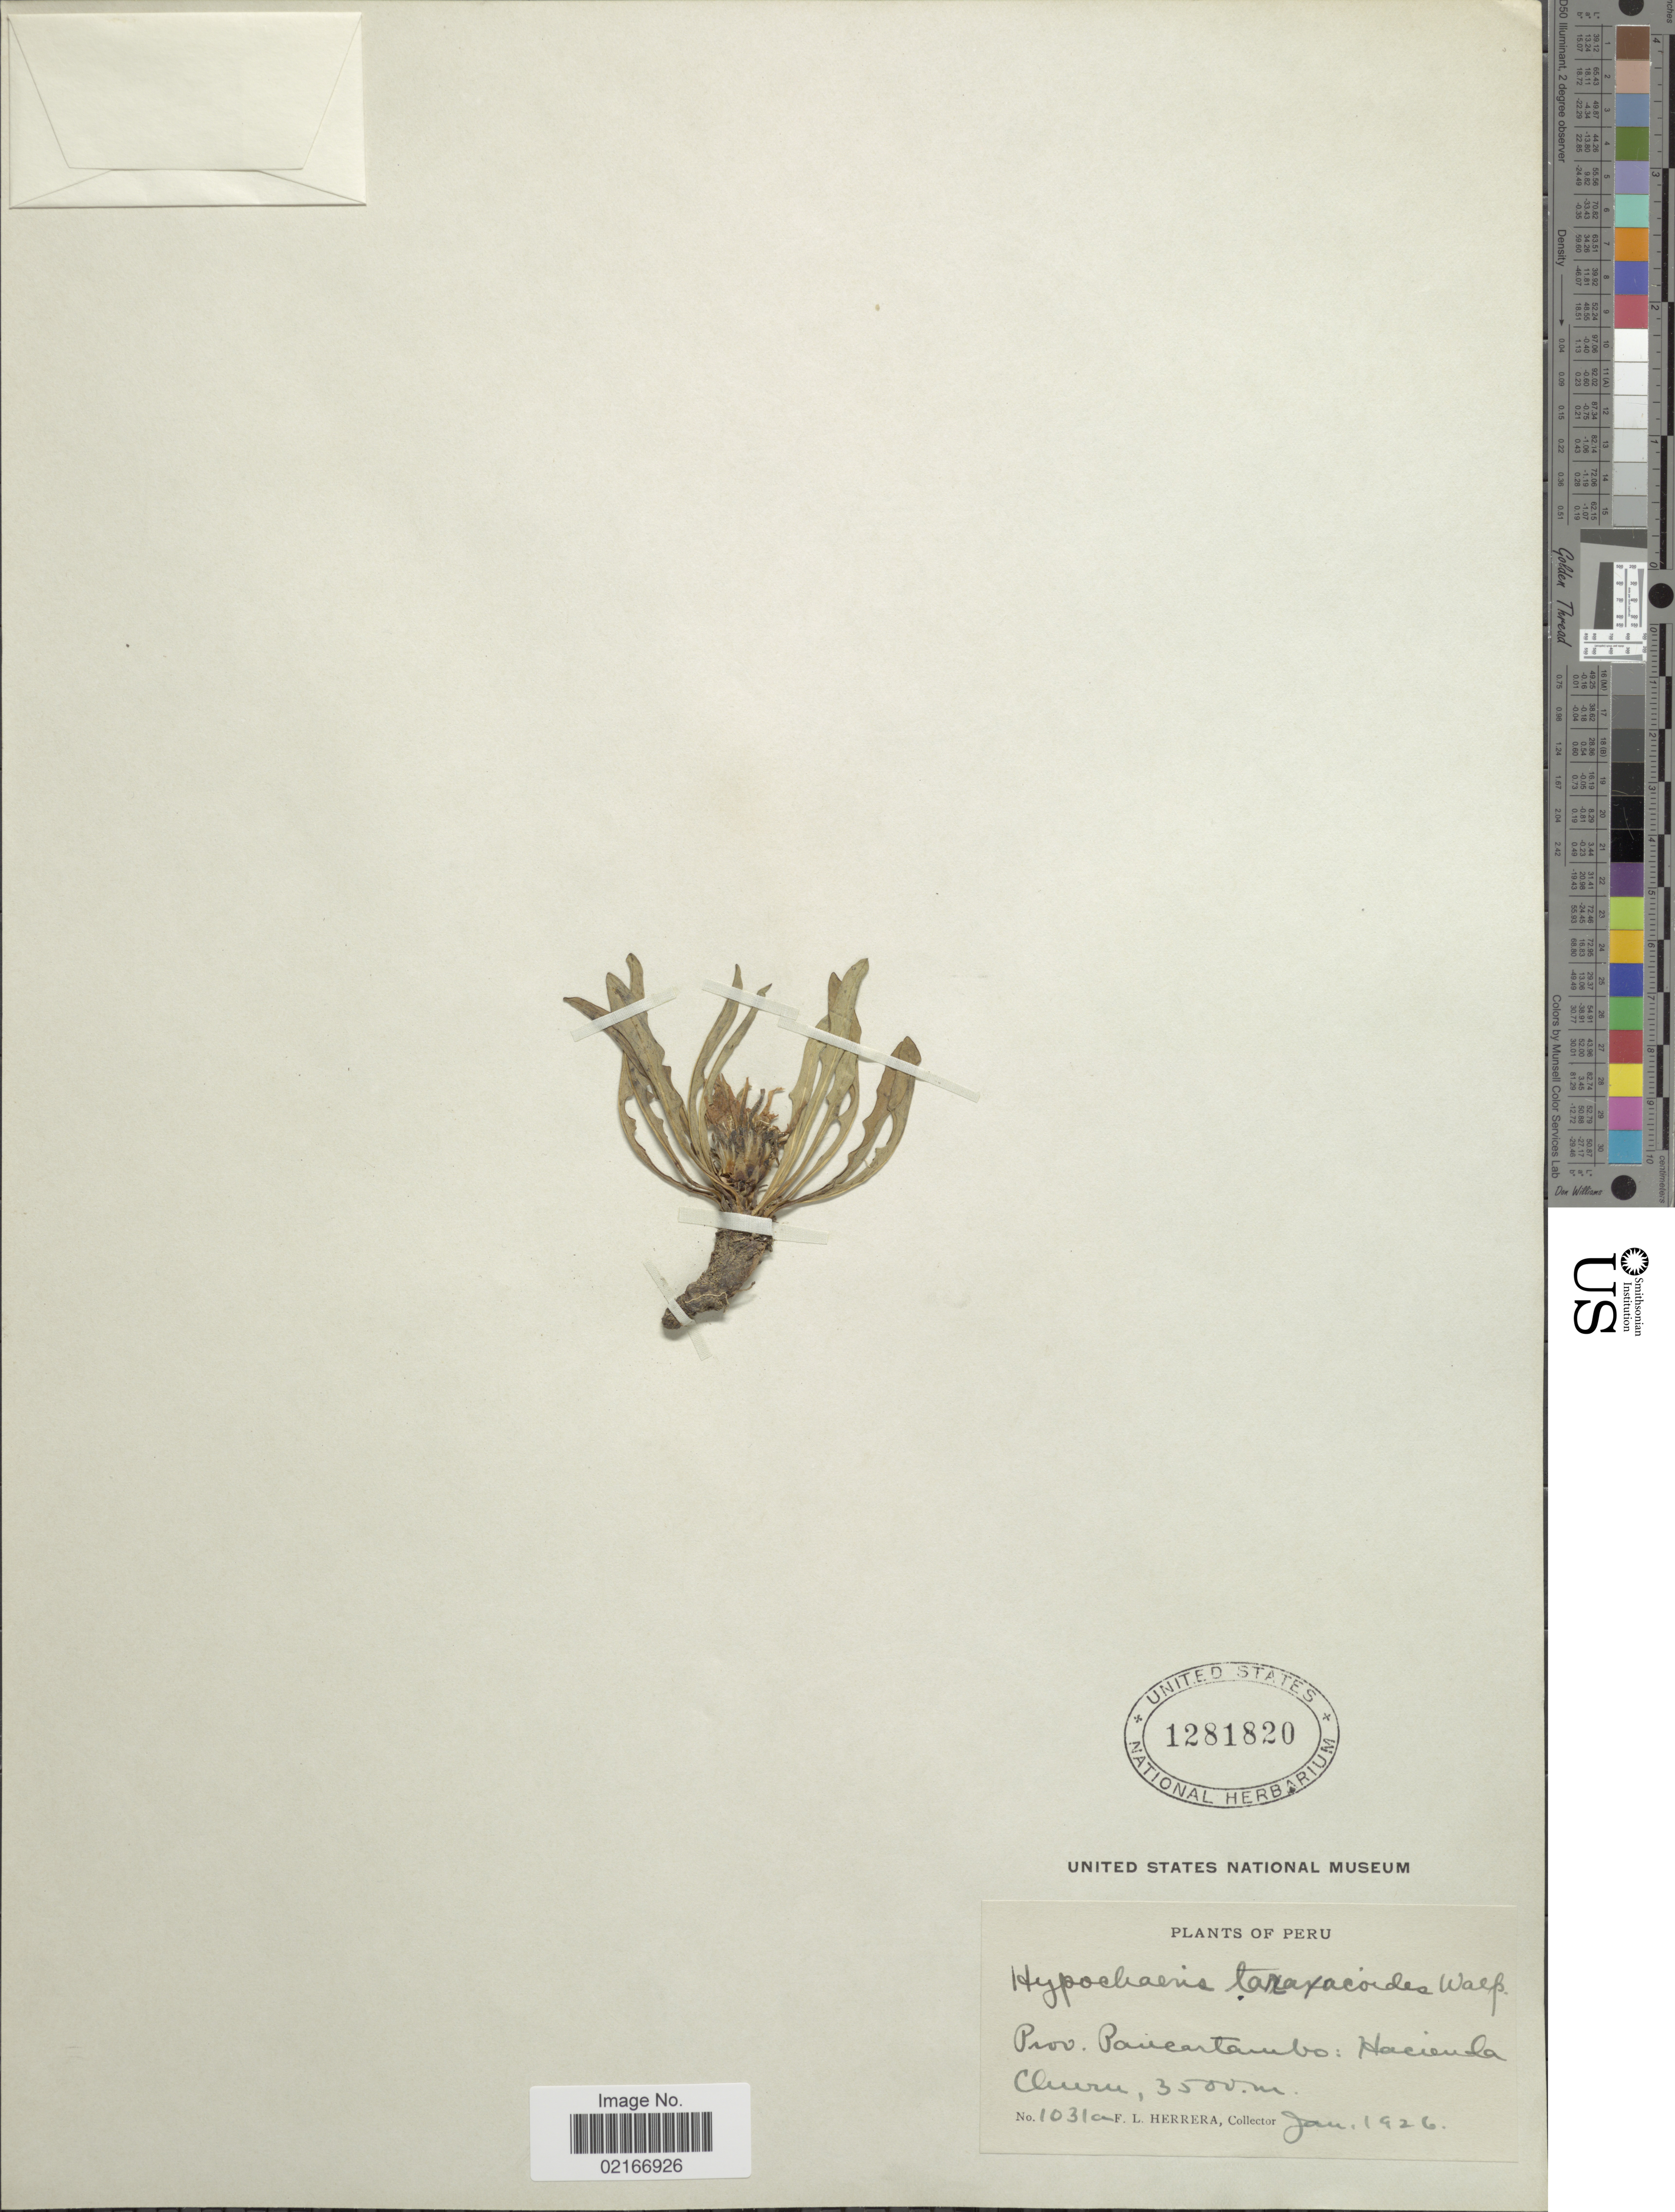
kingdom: Plantae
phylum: Tracheophyta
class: Magnoliopsida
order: Asterales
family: Asteraceae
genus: Hypochaeris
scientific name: Hypochaeris taraxacoides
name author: Ball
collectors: F. L. Herrera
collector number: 1031a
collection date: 1926-01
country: Peru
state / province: Cusco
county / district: Paucartambo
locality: Paucartambo, Hacienda Churu.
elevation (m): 3500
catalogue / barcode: US 1281820